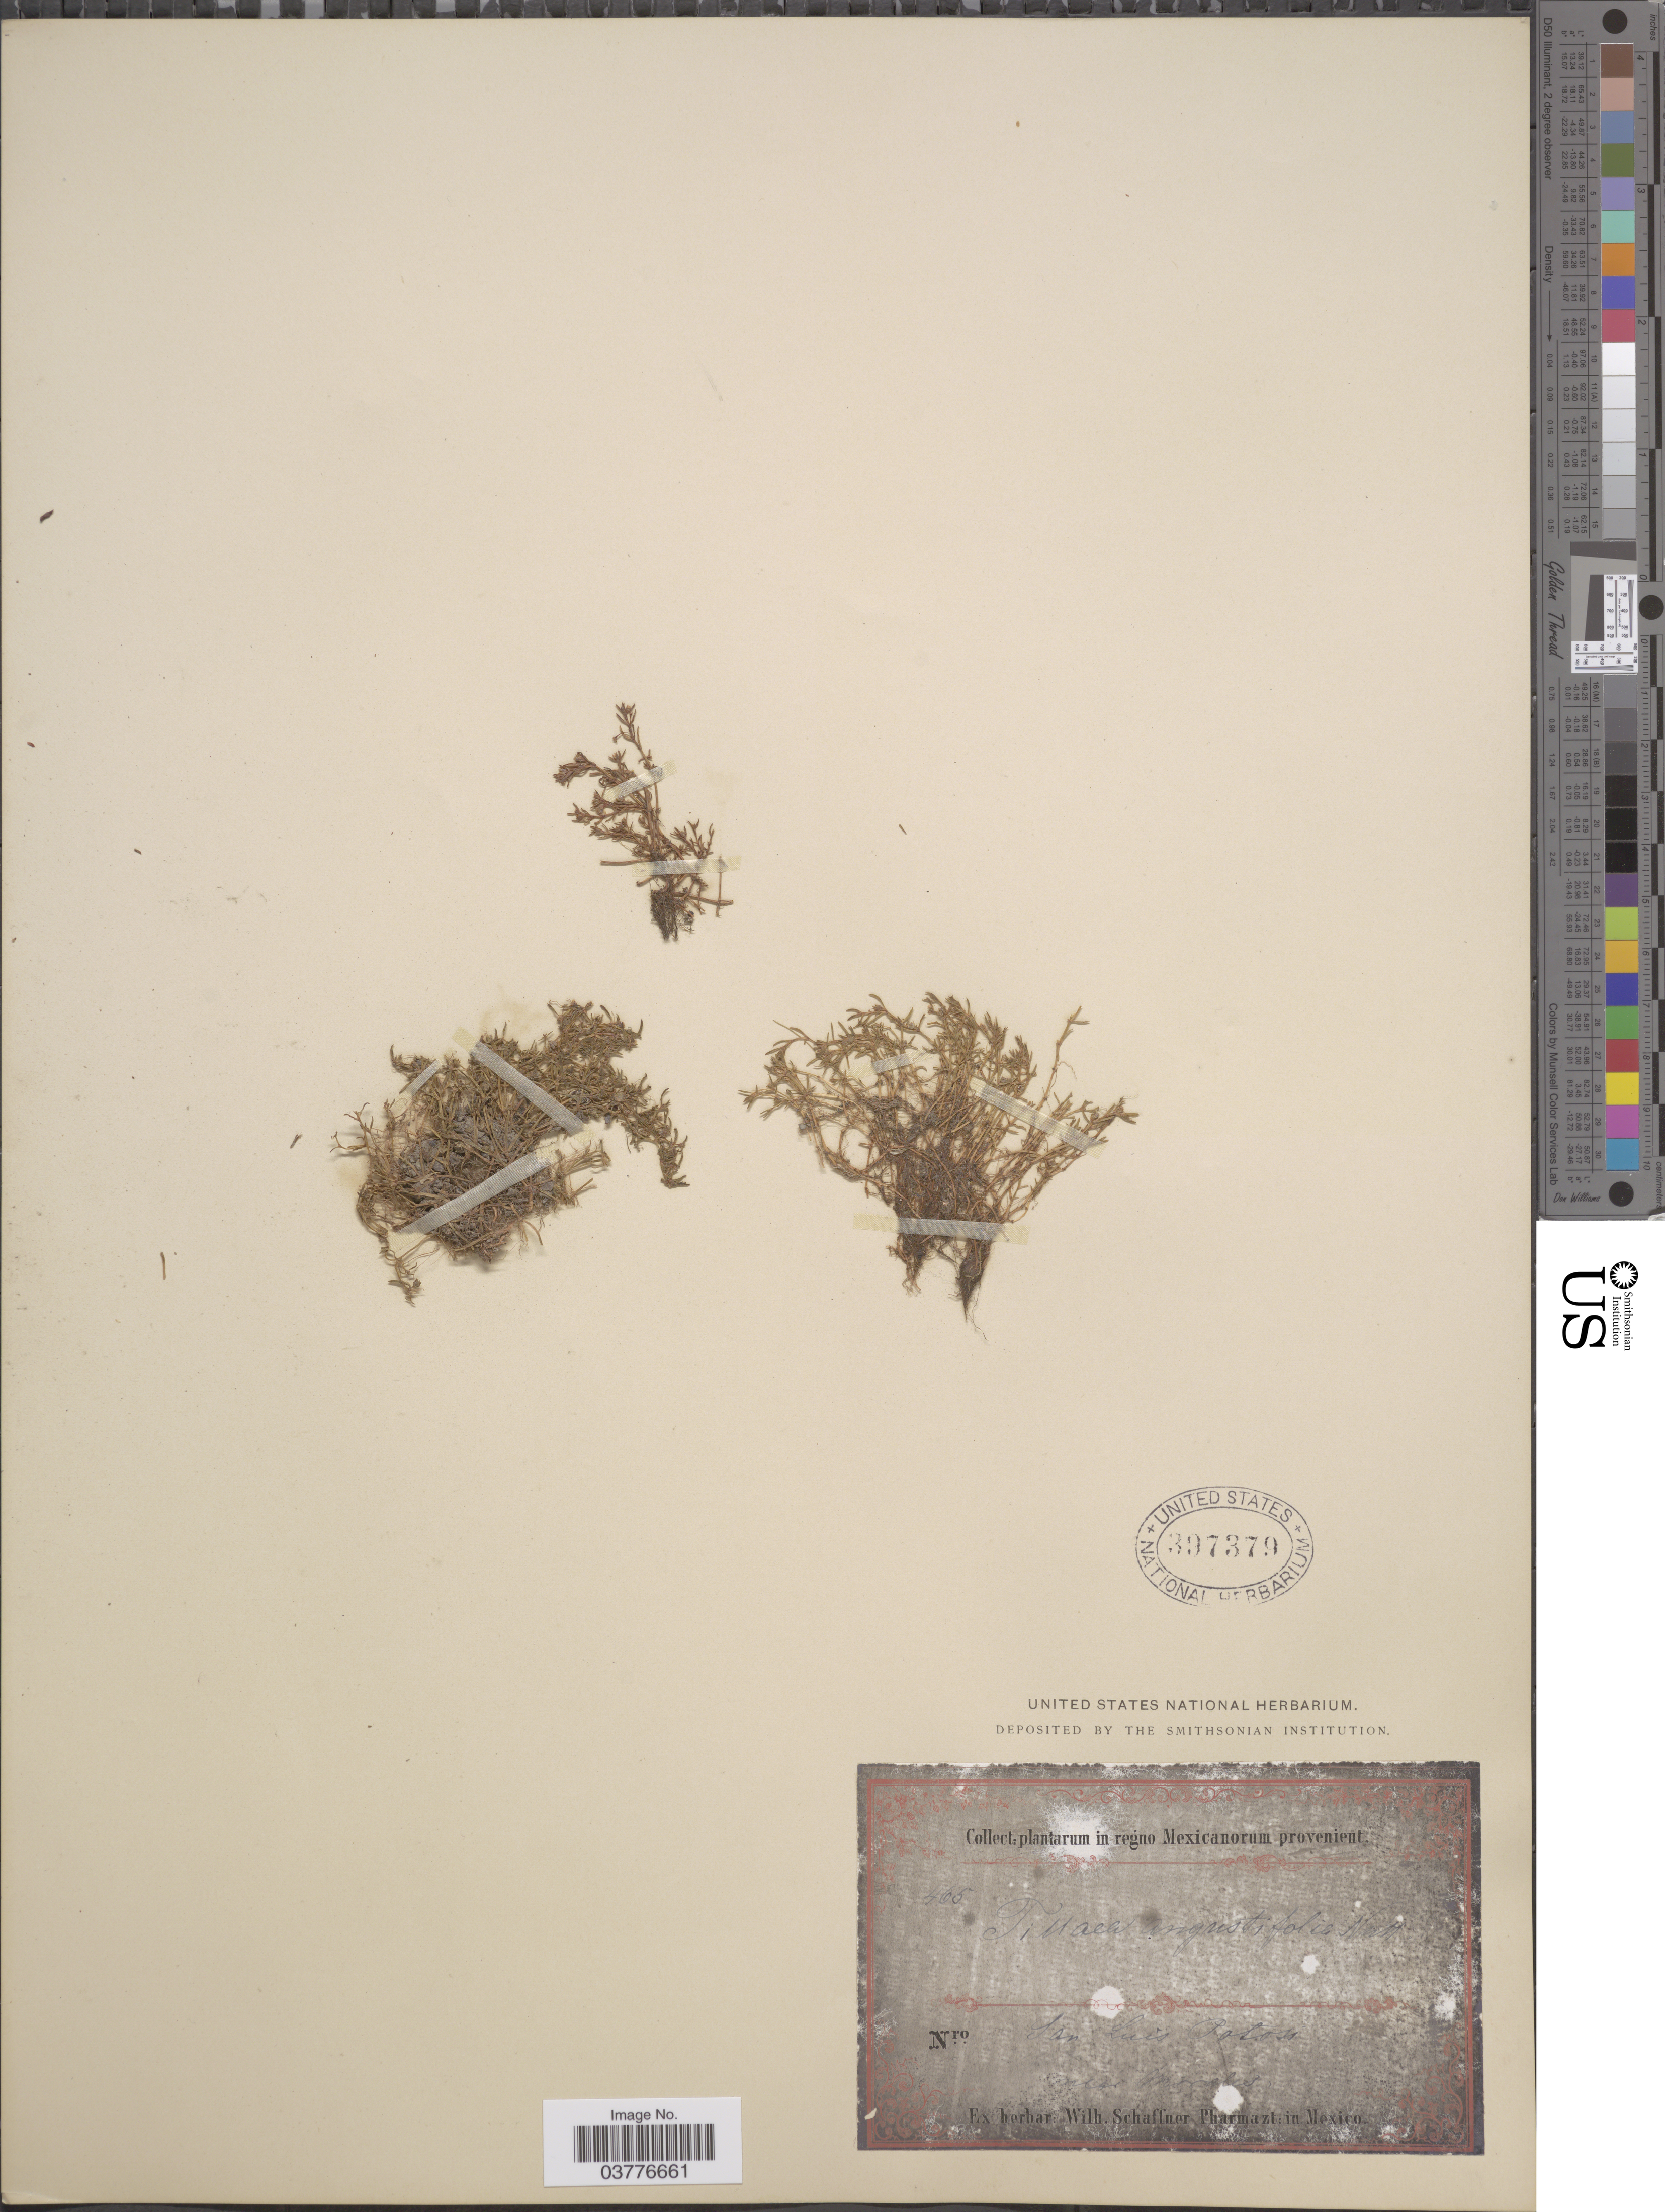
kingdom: Plantae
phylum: Tracheophyta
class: Magnoliopsida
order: Saxifragales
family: Crassulaceae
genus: Crassula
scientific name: Crassula aquatica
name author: (L.) Schönland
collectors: Ex herb. W. Schaffner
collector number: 465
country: Mexico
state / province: San Luis Potosí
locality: Near Móreles.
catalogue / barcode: US 397379